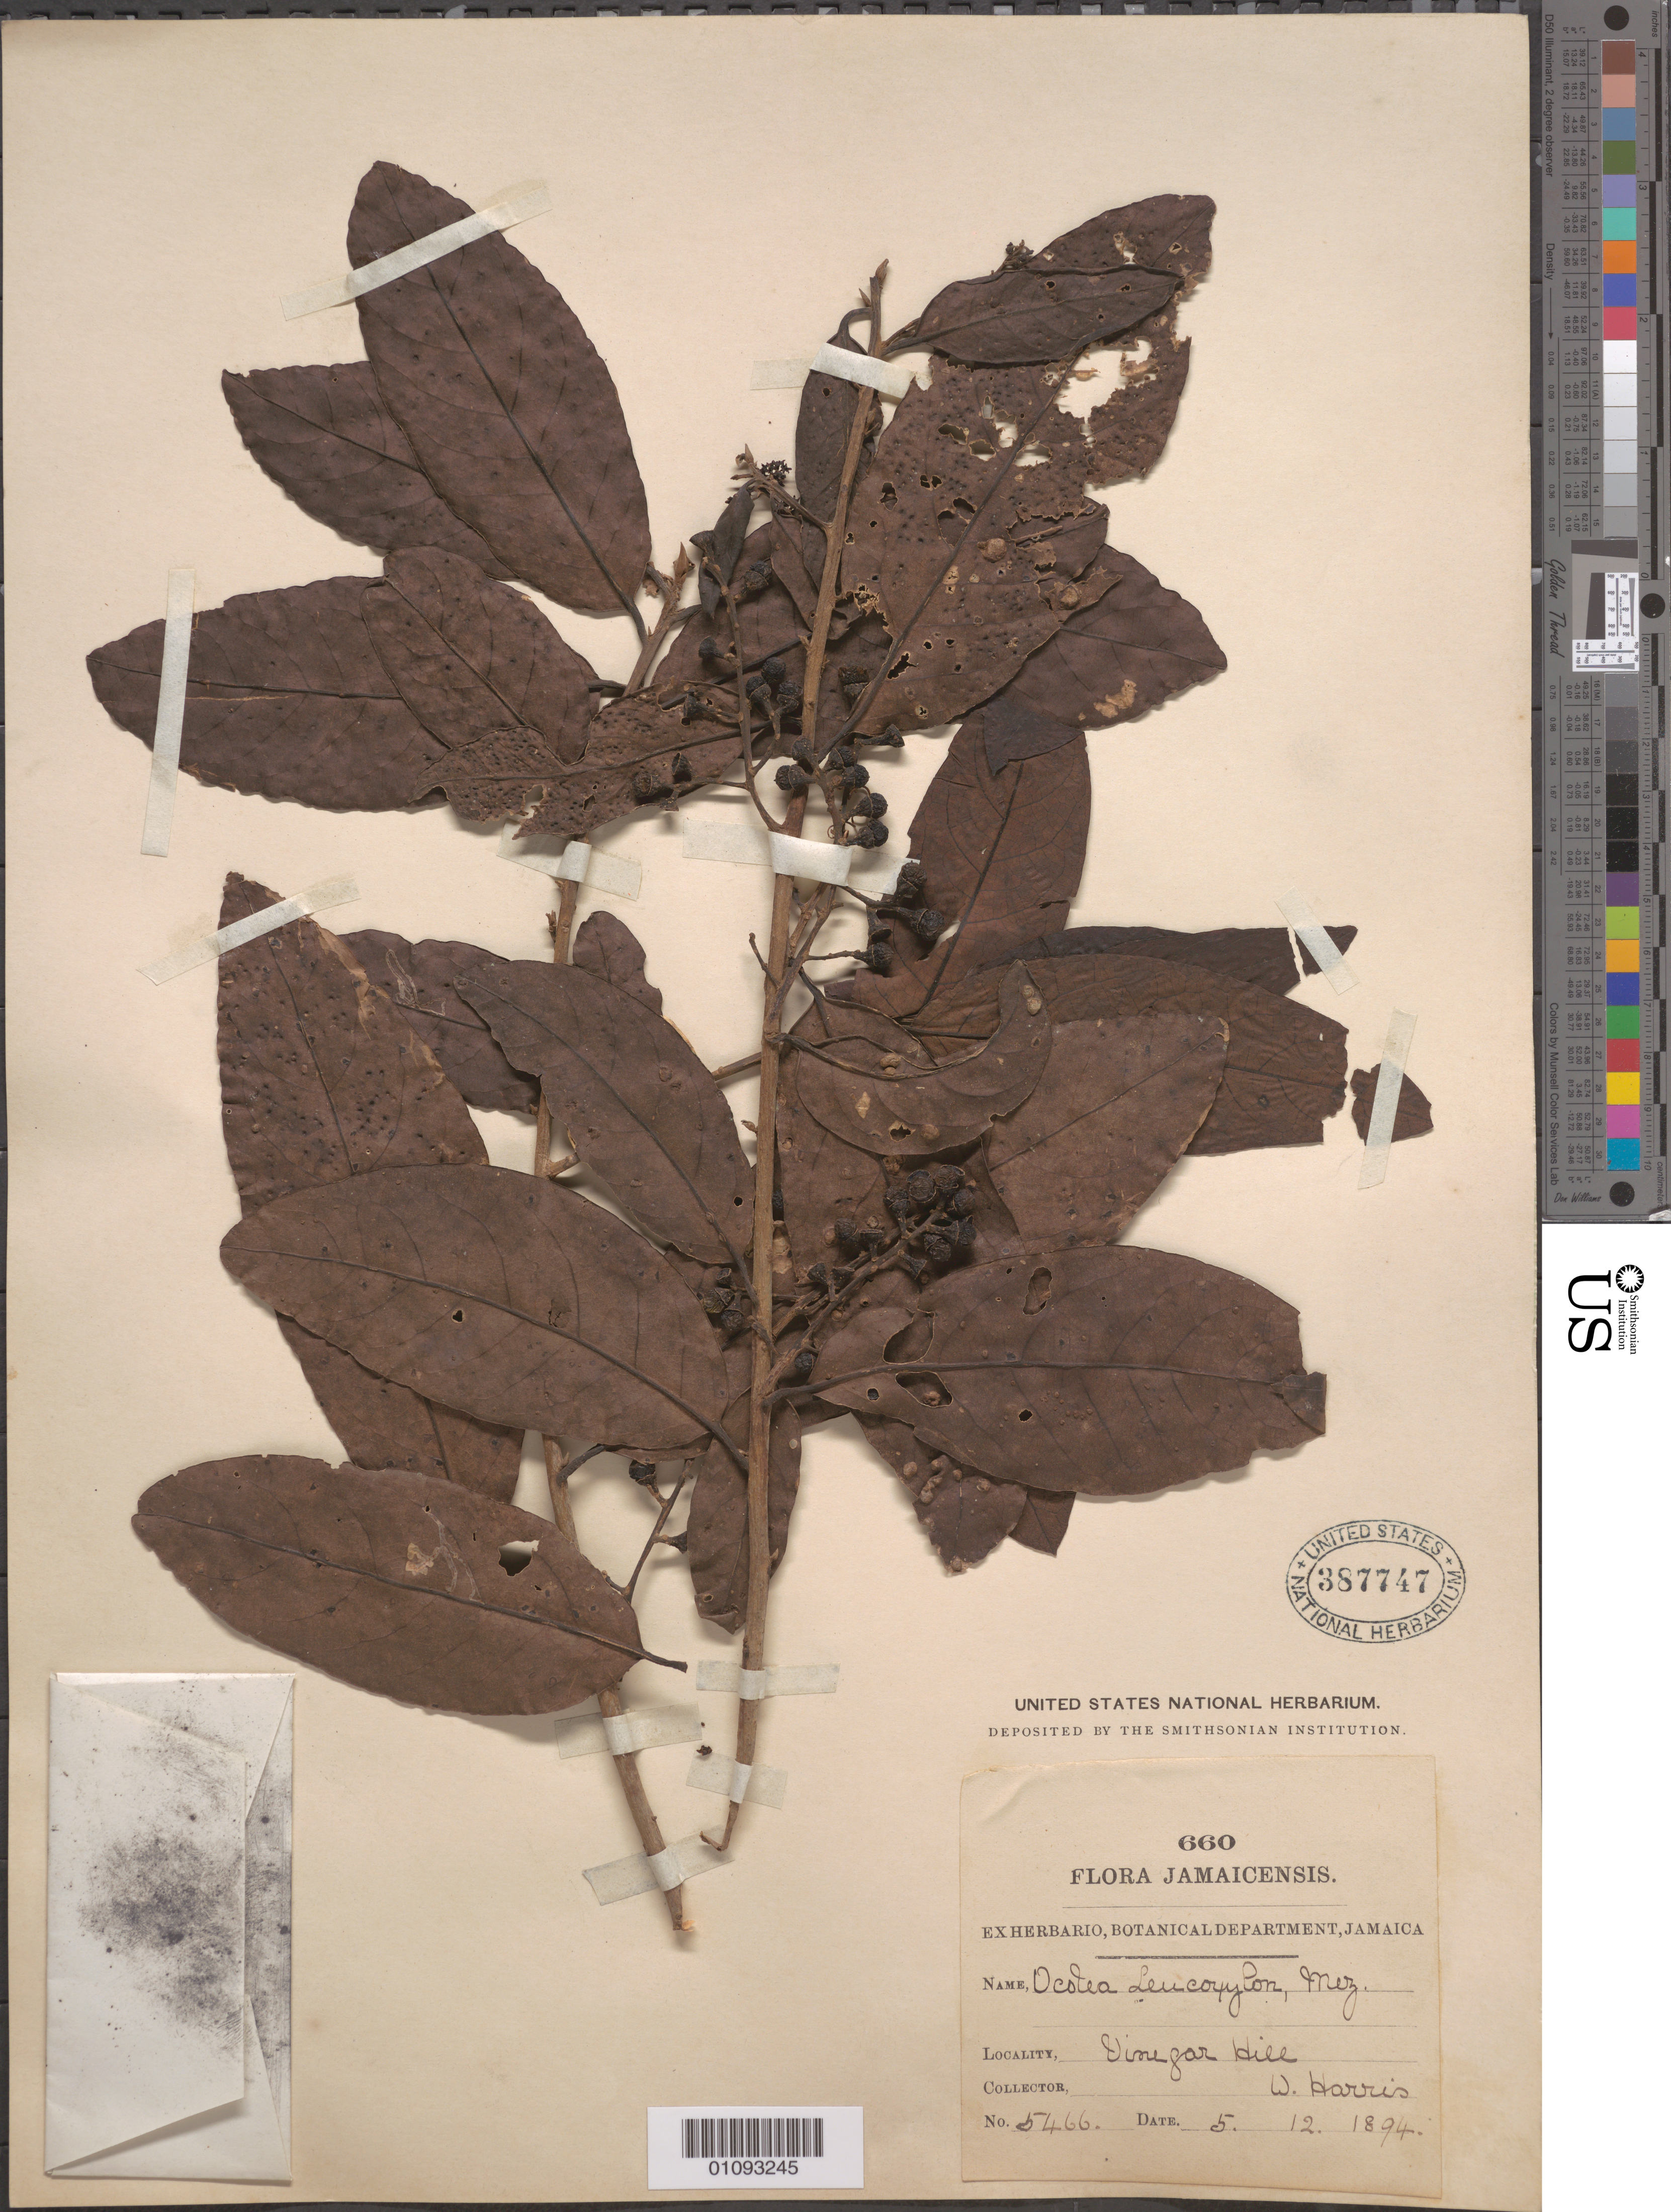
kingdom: Plantae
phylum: Tracheophyta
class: Magnoliopsida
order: Laurales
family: Lauraceae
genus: Ocotea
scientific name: Ocotea leucoxylon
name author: (Sw.) Laness.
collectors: W. Harris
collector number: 5466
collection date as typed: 05 Dec 1894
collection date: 1894-12-05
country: Jamaica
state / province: Portland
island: Jamaica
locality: Vinegar Hill.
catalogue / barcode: US 387747